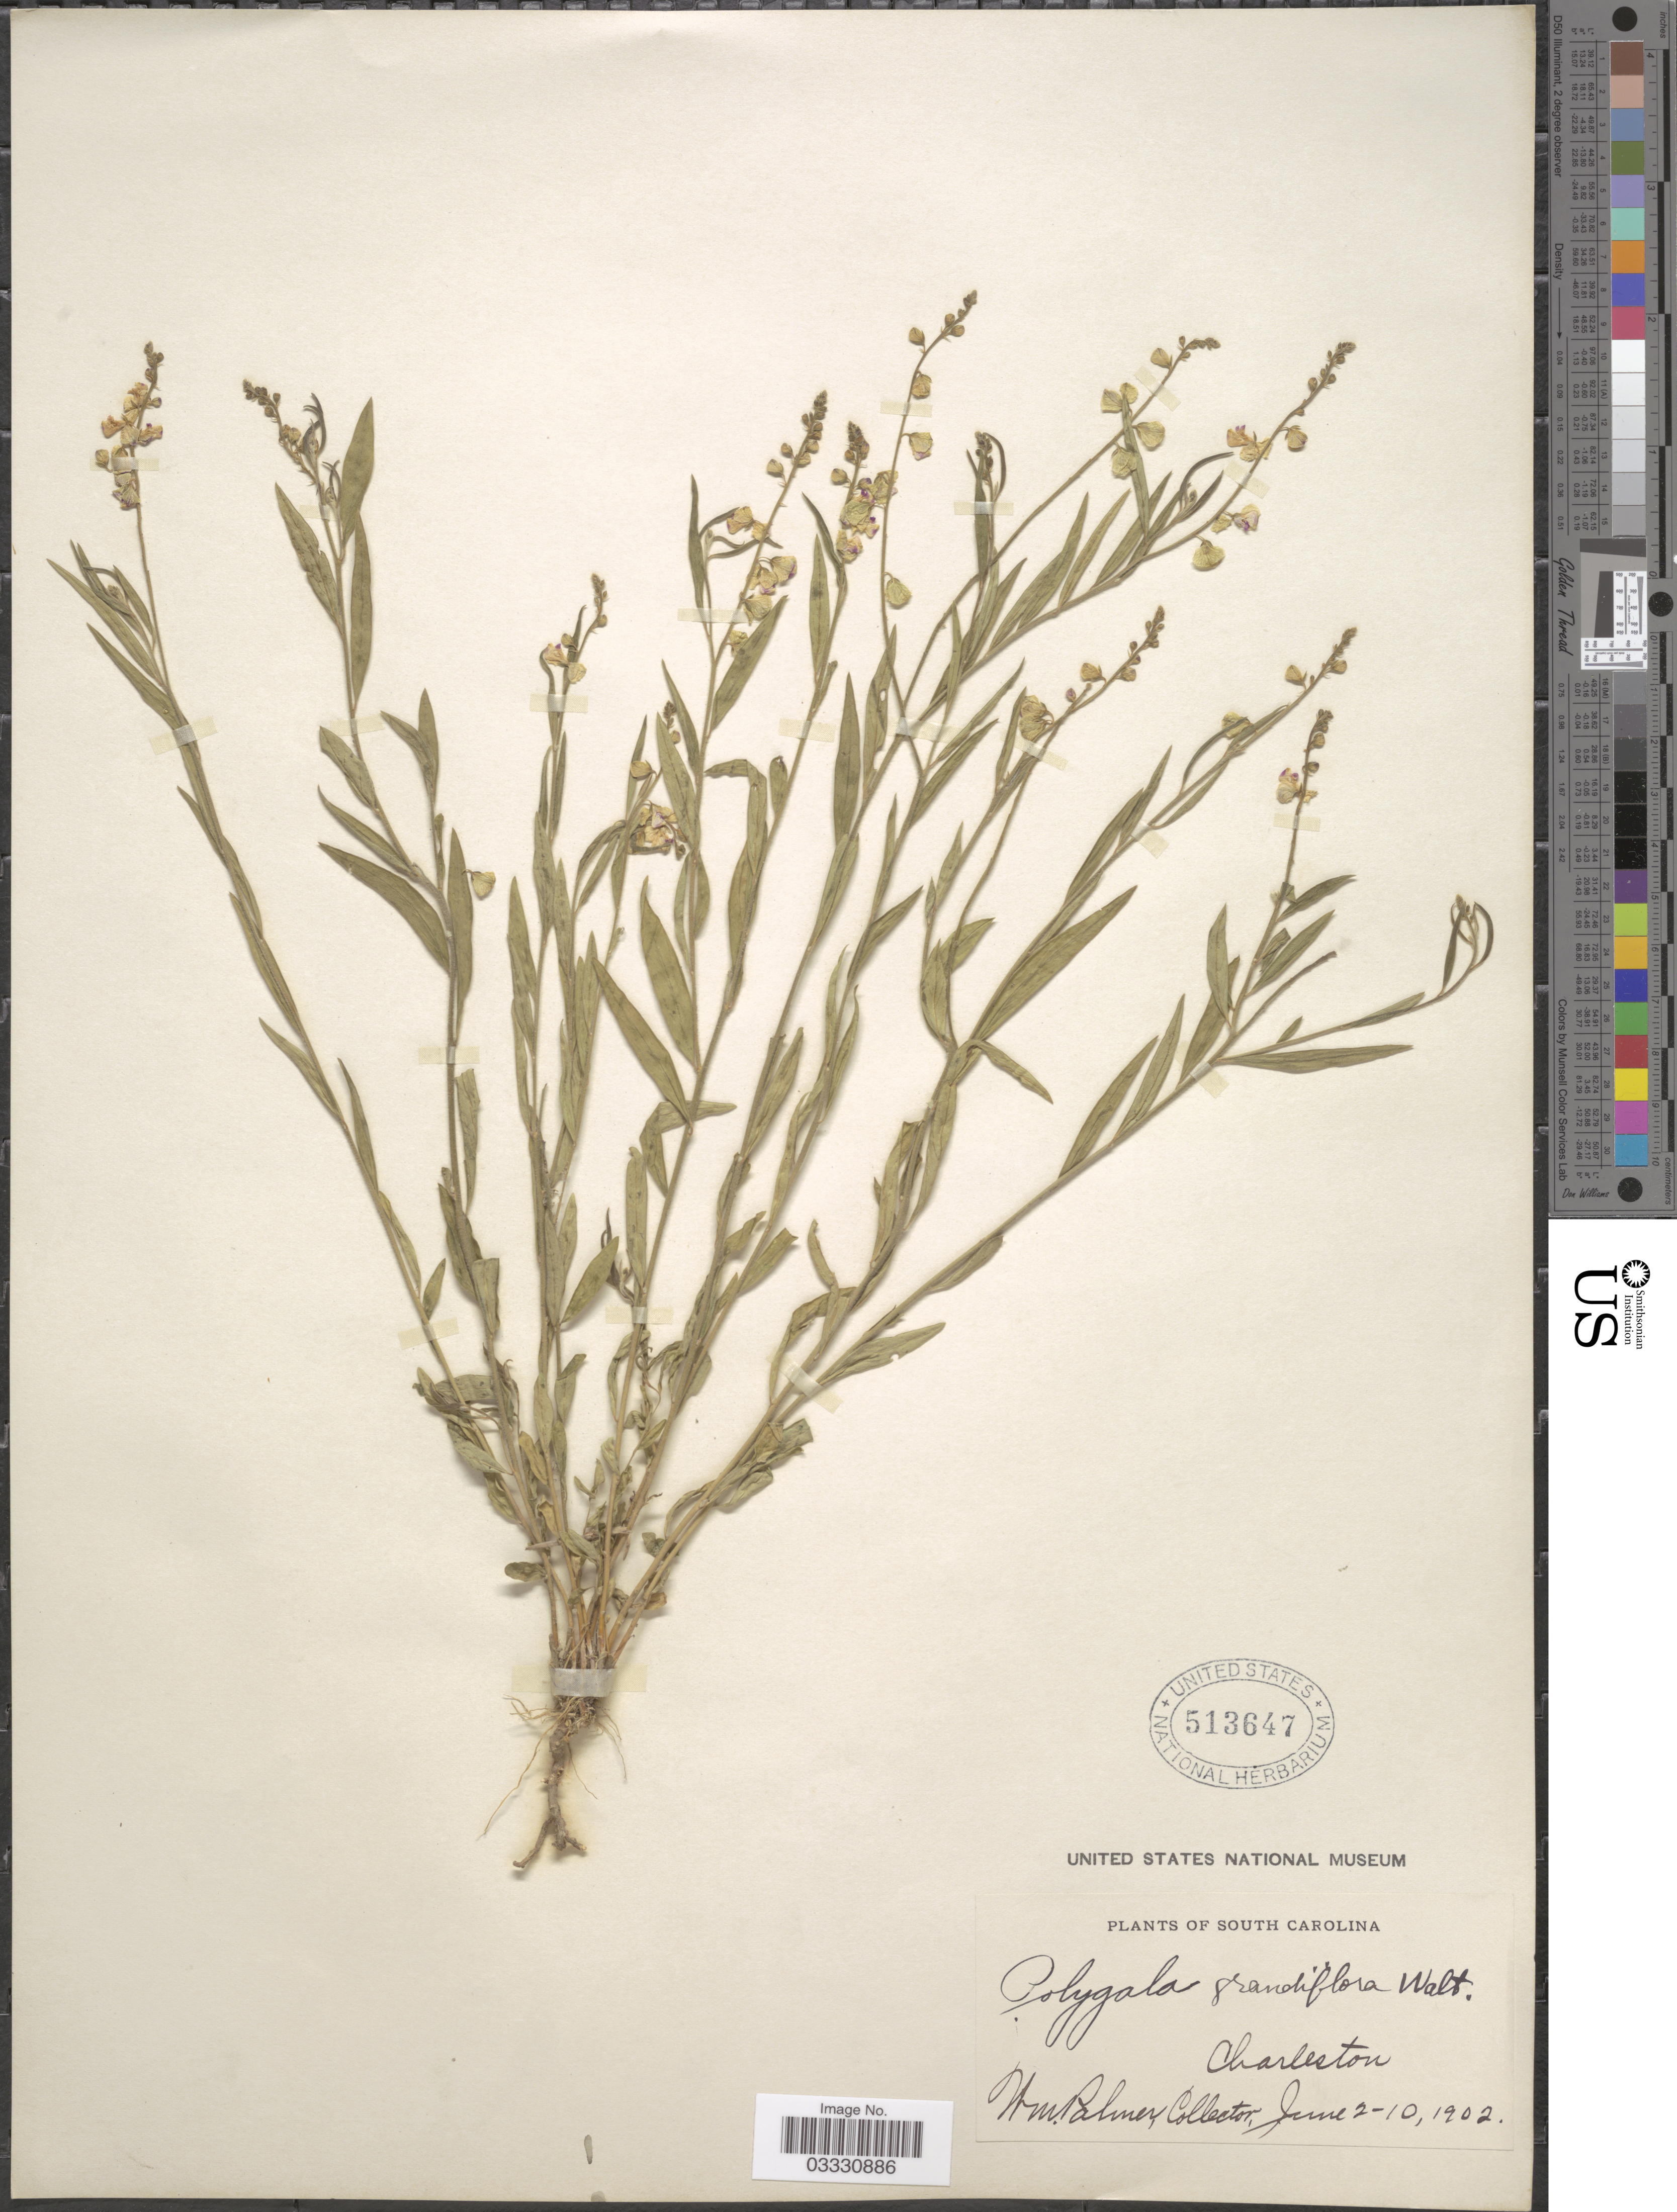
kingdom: Plantae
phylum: Tracheophyta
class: Magnoliopsida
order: Fabales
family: Polygalaceae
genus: Asemeia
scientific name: Asemeia grandiflora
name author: (Walter) Small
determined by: Strong, Mark T., (BOT), Smithsonian Institution - National Museum of Natural History (UNITED STATES)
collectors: W. Palmer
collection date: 1902-06-02/1902-06-10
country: United States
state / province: South Carolina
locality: Charleston.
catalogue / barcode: US 513647